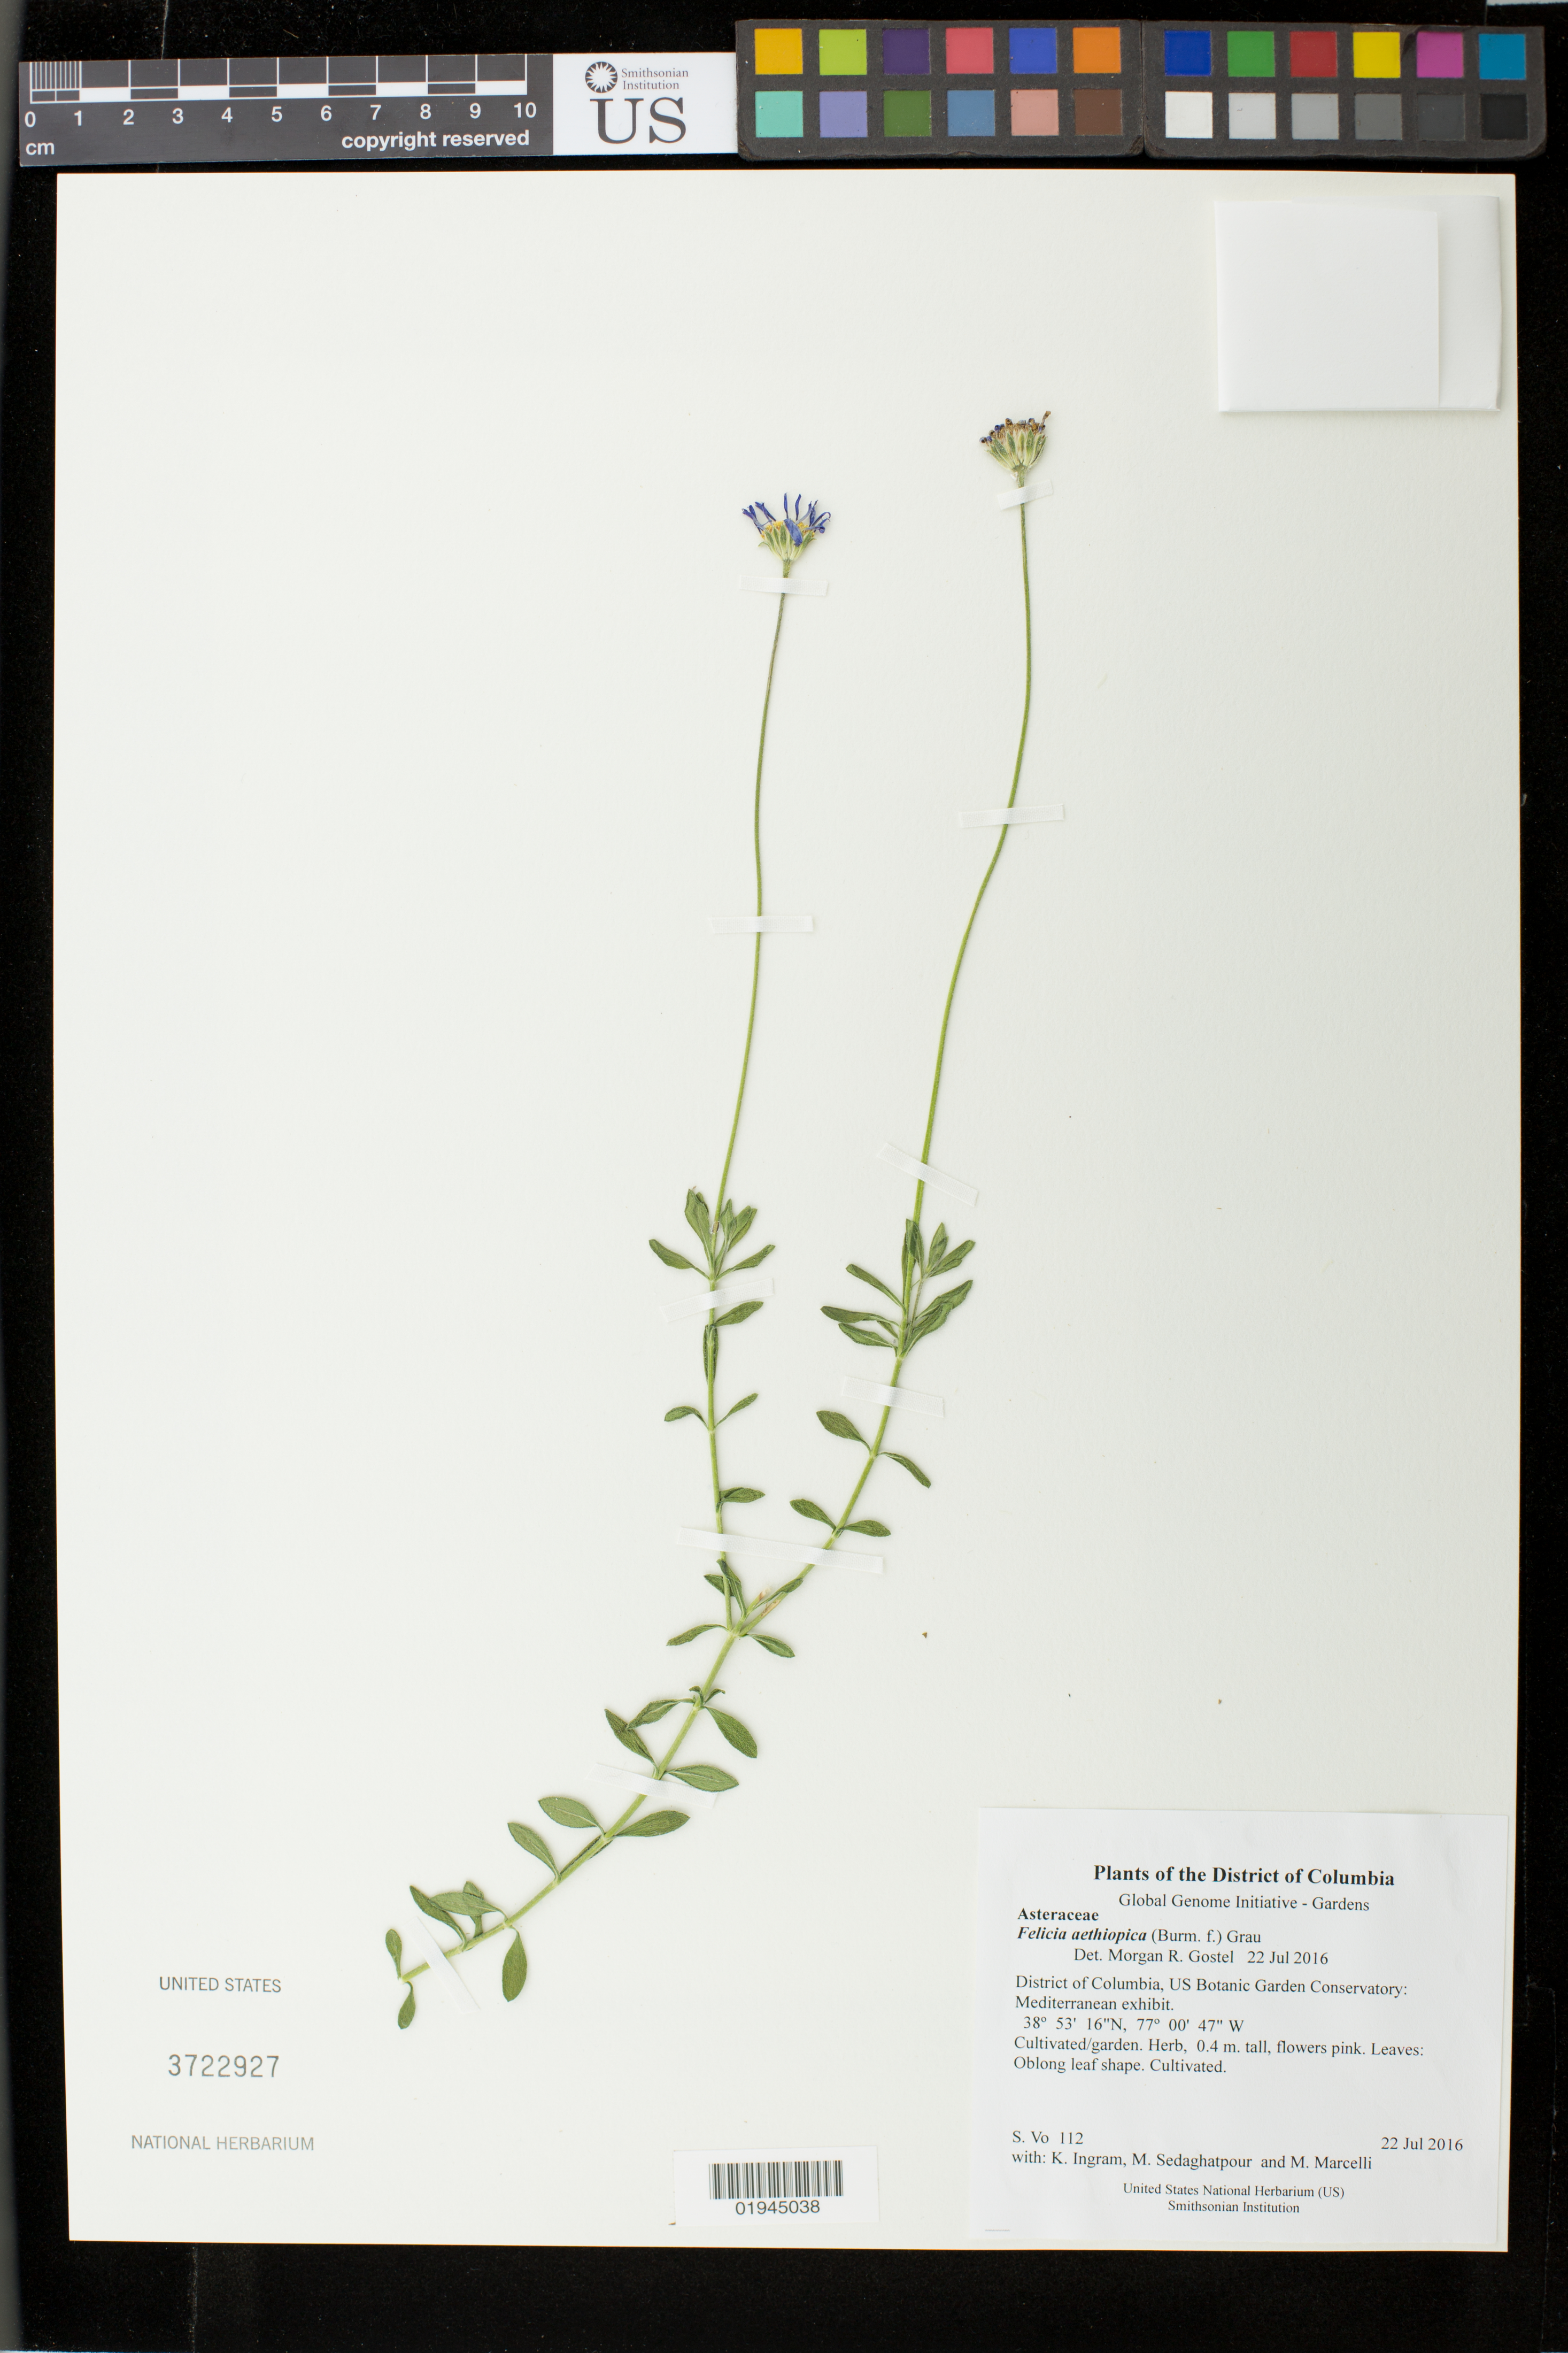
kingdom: Plantae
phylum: Tracheophyta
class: Magnoliopsida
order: Asterales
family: Asteraceae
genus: Felicia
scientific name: Felicia aethiopica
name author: (Burm. f.) Grau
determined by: Gostel, Morgan R., (BRIT), Botanical Research Institute of Texas (UNITED STATES)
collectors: S. Vo, K. S. Ingram, M. Sedaghatpour & M. Marcelli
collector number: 112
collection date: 2016-07-22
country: United States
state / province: District of Columbia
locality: US Botanic Garden Conservatory: Mediterranean exhibit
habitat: Cultivated/garden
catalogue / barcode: US 3722927